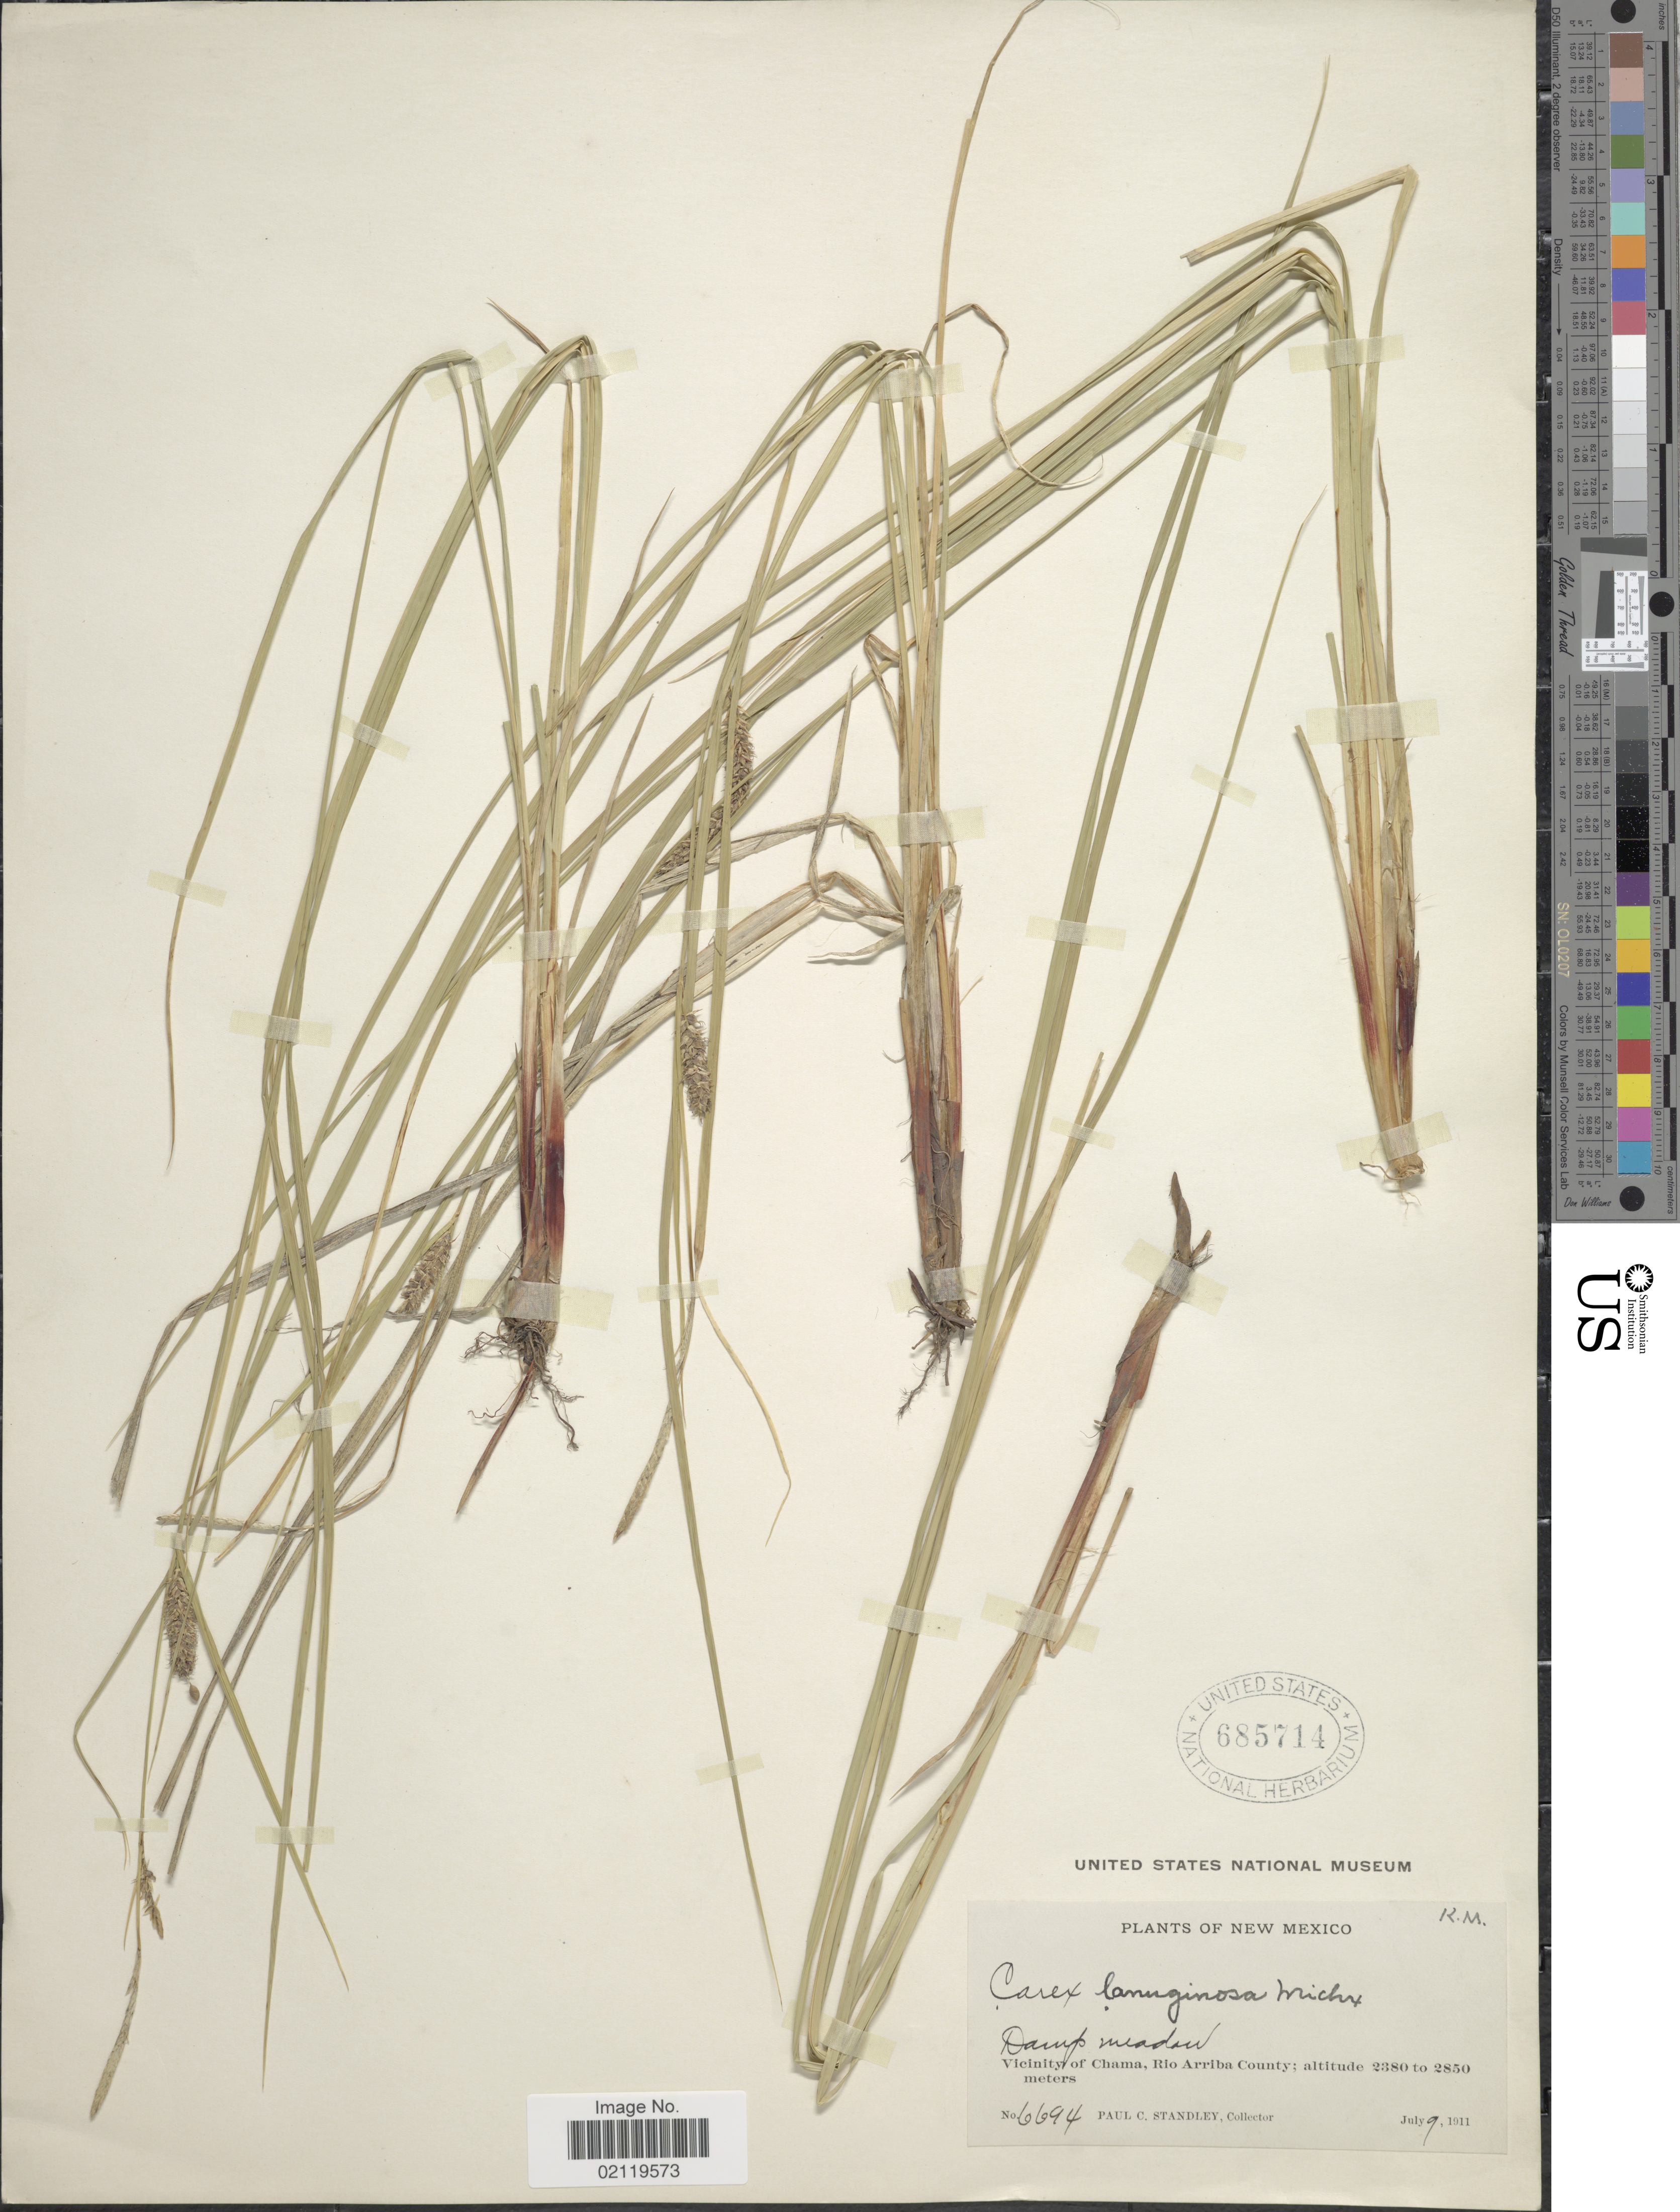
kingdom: Plantae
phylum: Tracheophyta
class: Liliopsida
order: Poales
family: Cyperaceae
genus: Carex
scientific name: Carex pellita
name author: Muhl. ex Willd.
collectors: P. C. Standley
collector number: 6694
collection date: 1911-07-09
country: United States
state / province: New Mexico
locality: Damp meadow. Vicinity of Chama, Rio Arriba County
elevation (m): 2380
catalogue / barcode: US 685714